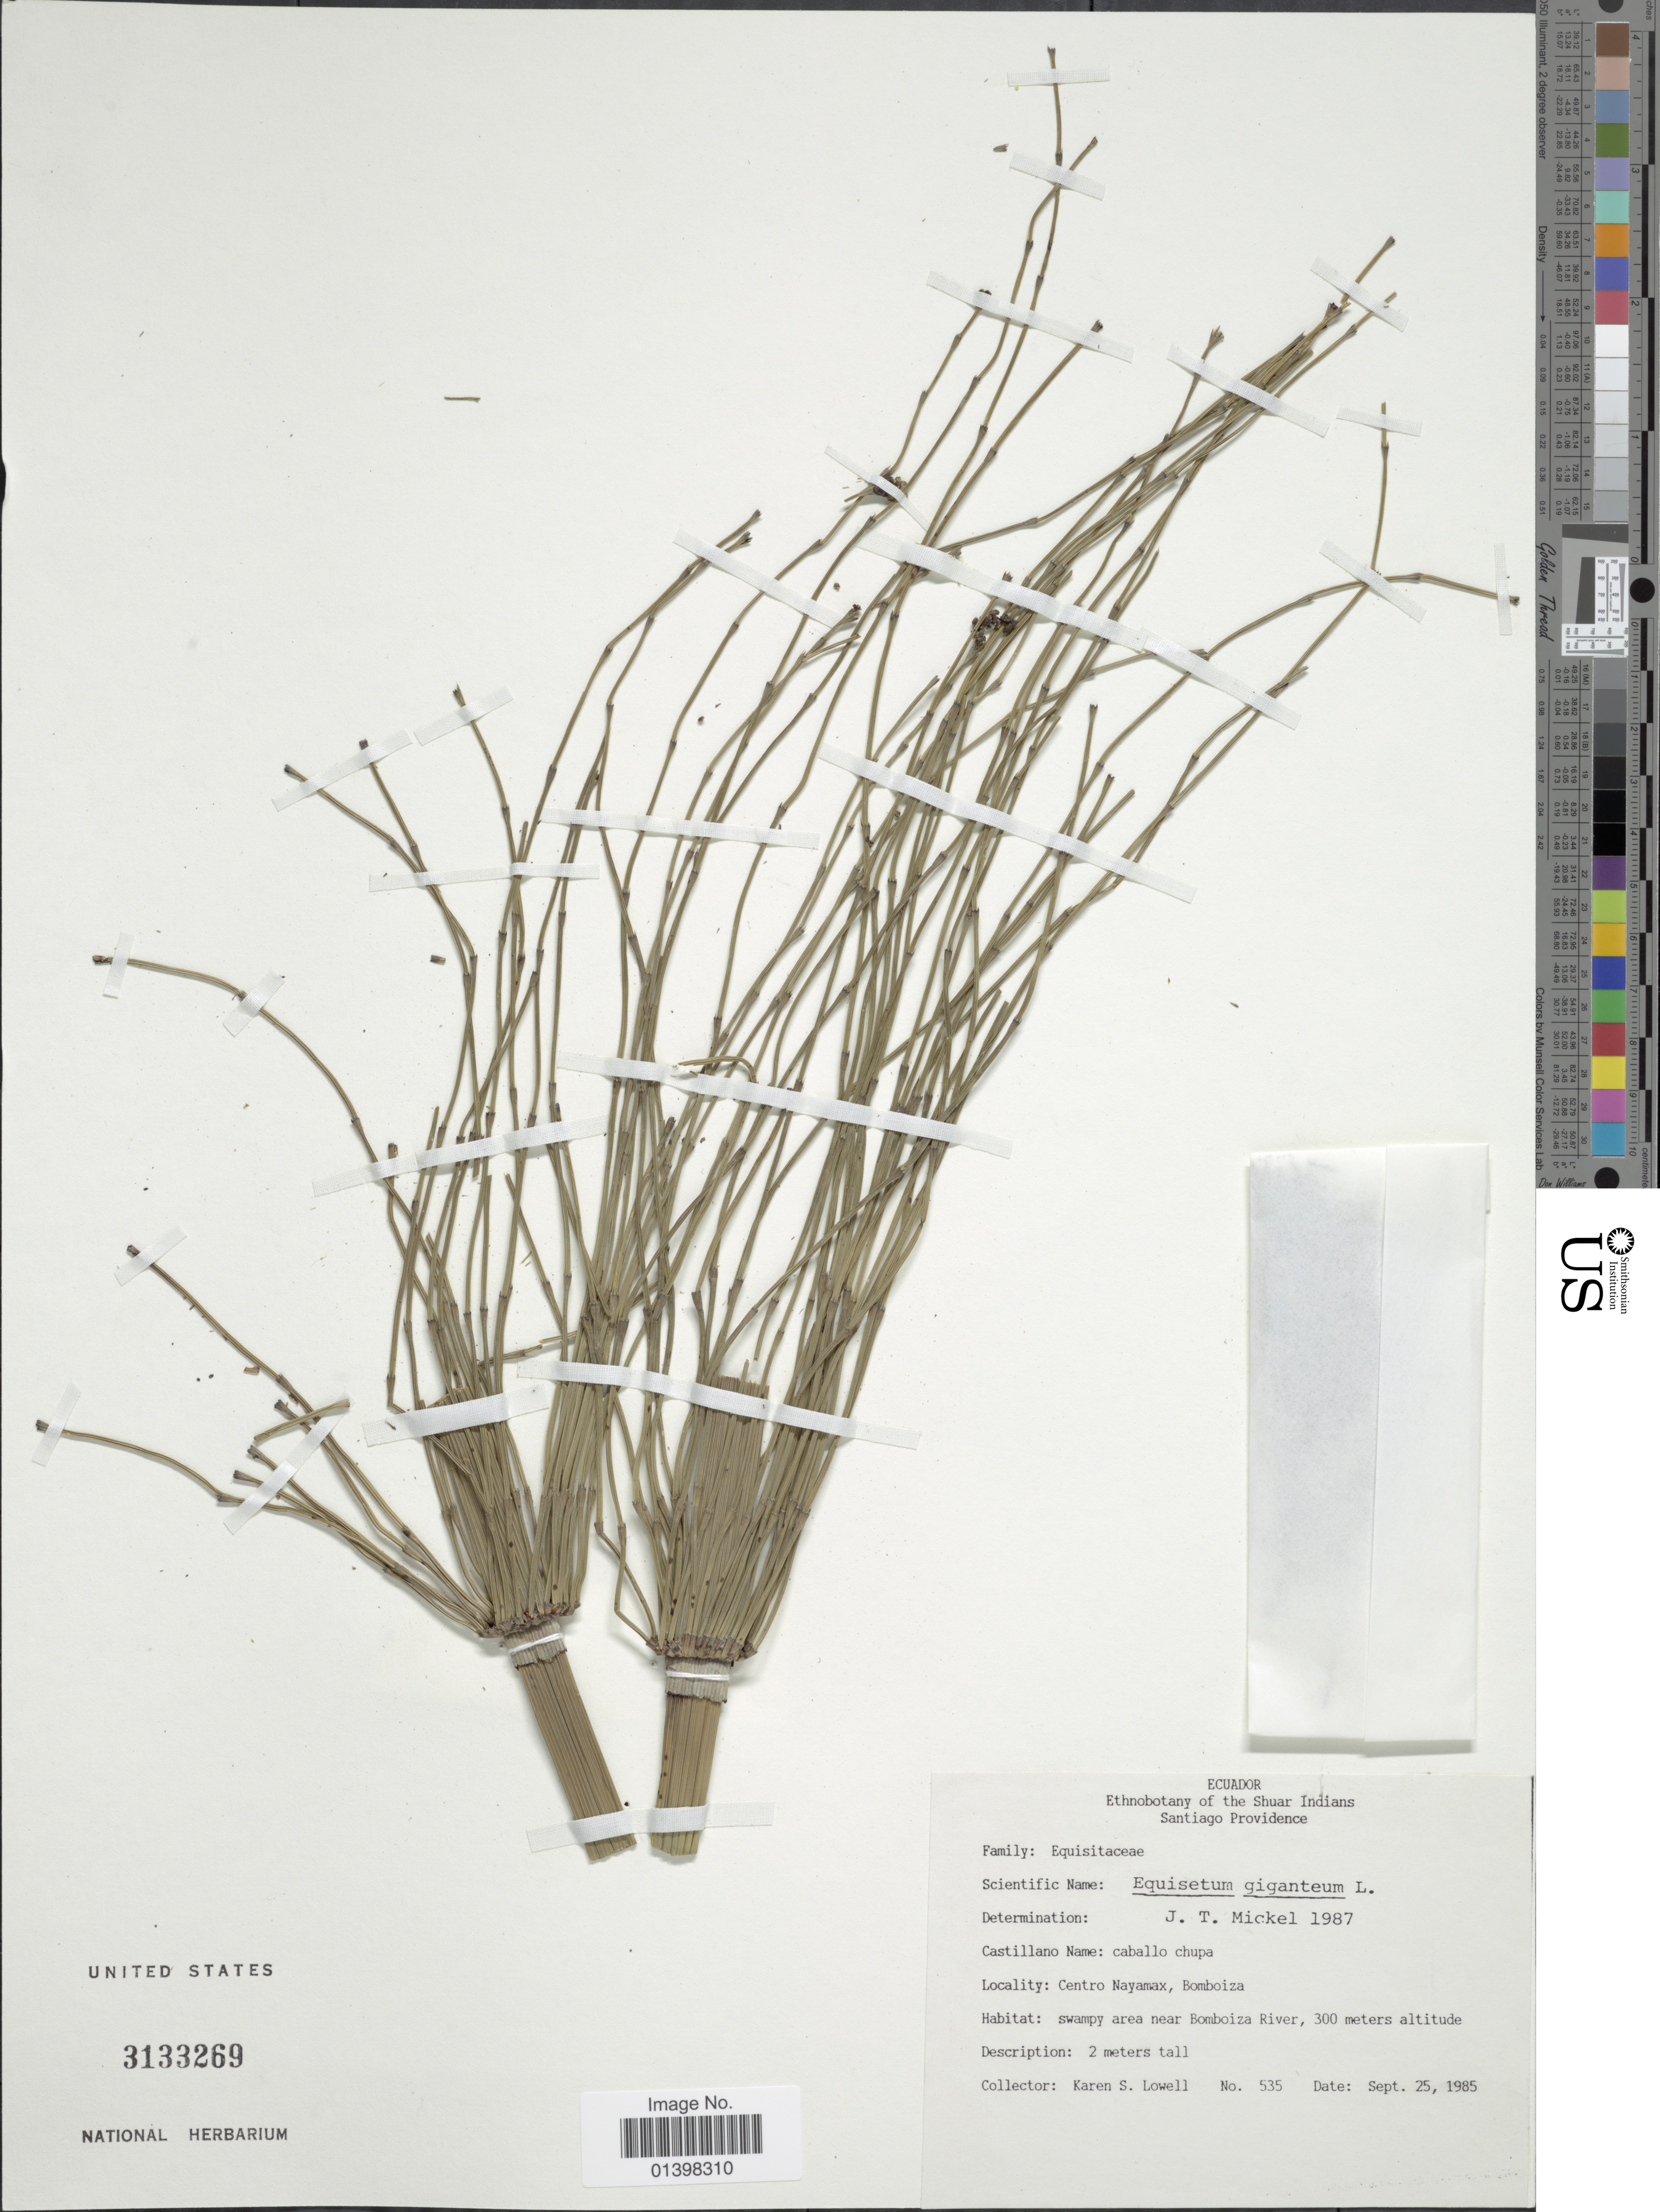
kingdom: Plantae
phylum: Tracheophyta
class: Polypodiopsida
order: Equisetales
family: Equisetaceae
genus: Equisetum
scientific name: Equisetum giganteum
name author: L.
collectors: K. Lowell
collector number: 535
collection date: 1985-09-25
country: Ecuador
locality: Santiago Providence, Centro Nayamax, Bomboiza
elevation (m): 300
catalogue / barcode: US 3133269